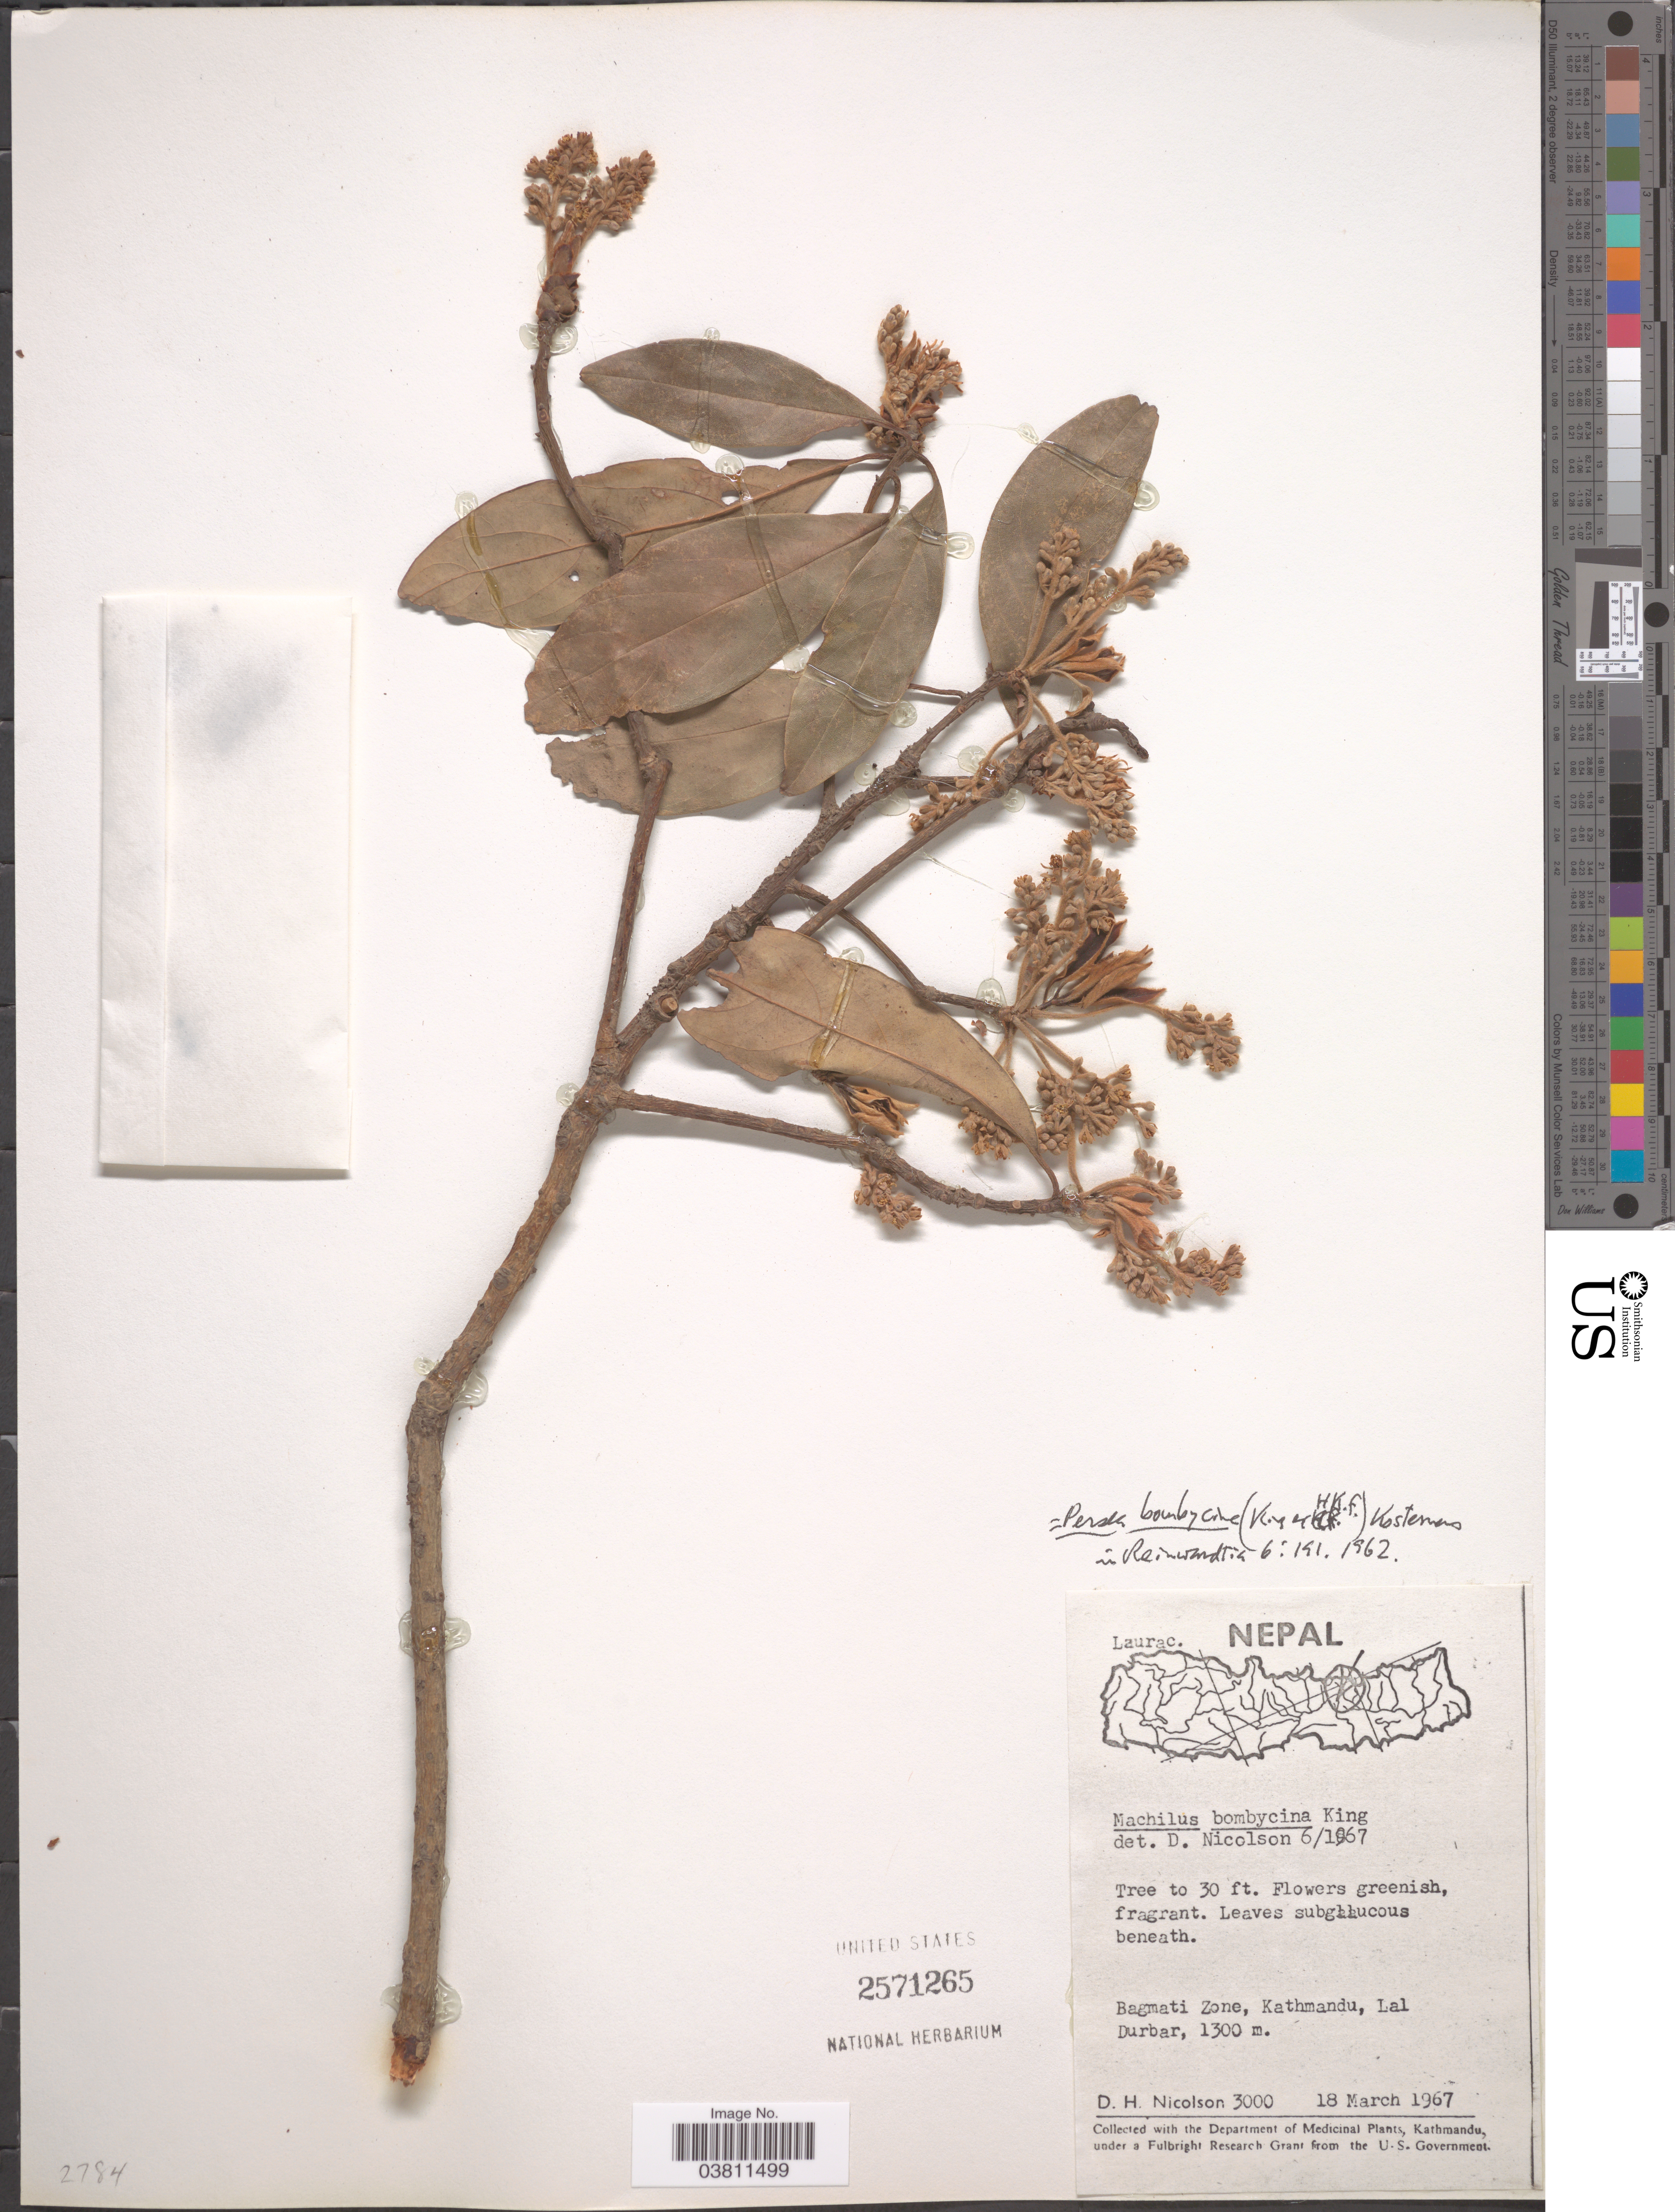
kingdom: Plantae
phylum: Tracheophyta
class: Magnoliopsida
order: Laurales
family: Lauraceae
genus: Persea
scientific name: Persea bombycina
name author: (King & Hook. f.) Kosterm.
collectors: D. H. Nicolson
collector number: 3000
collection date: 1967-03-18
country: Nepal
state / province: Bagmati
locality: Bagmati Zone, Kathmandu, Lal Durbar.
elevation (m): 1300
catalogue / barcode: US 2571265